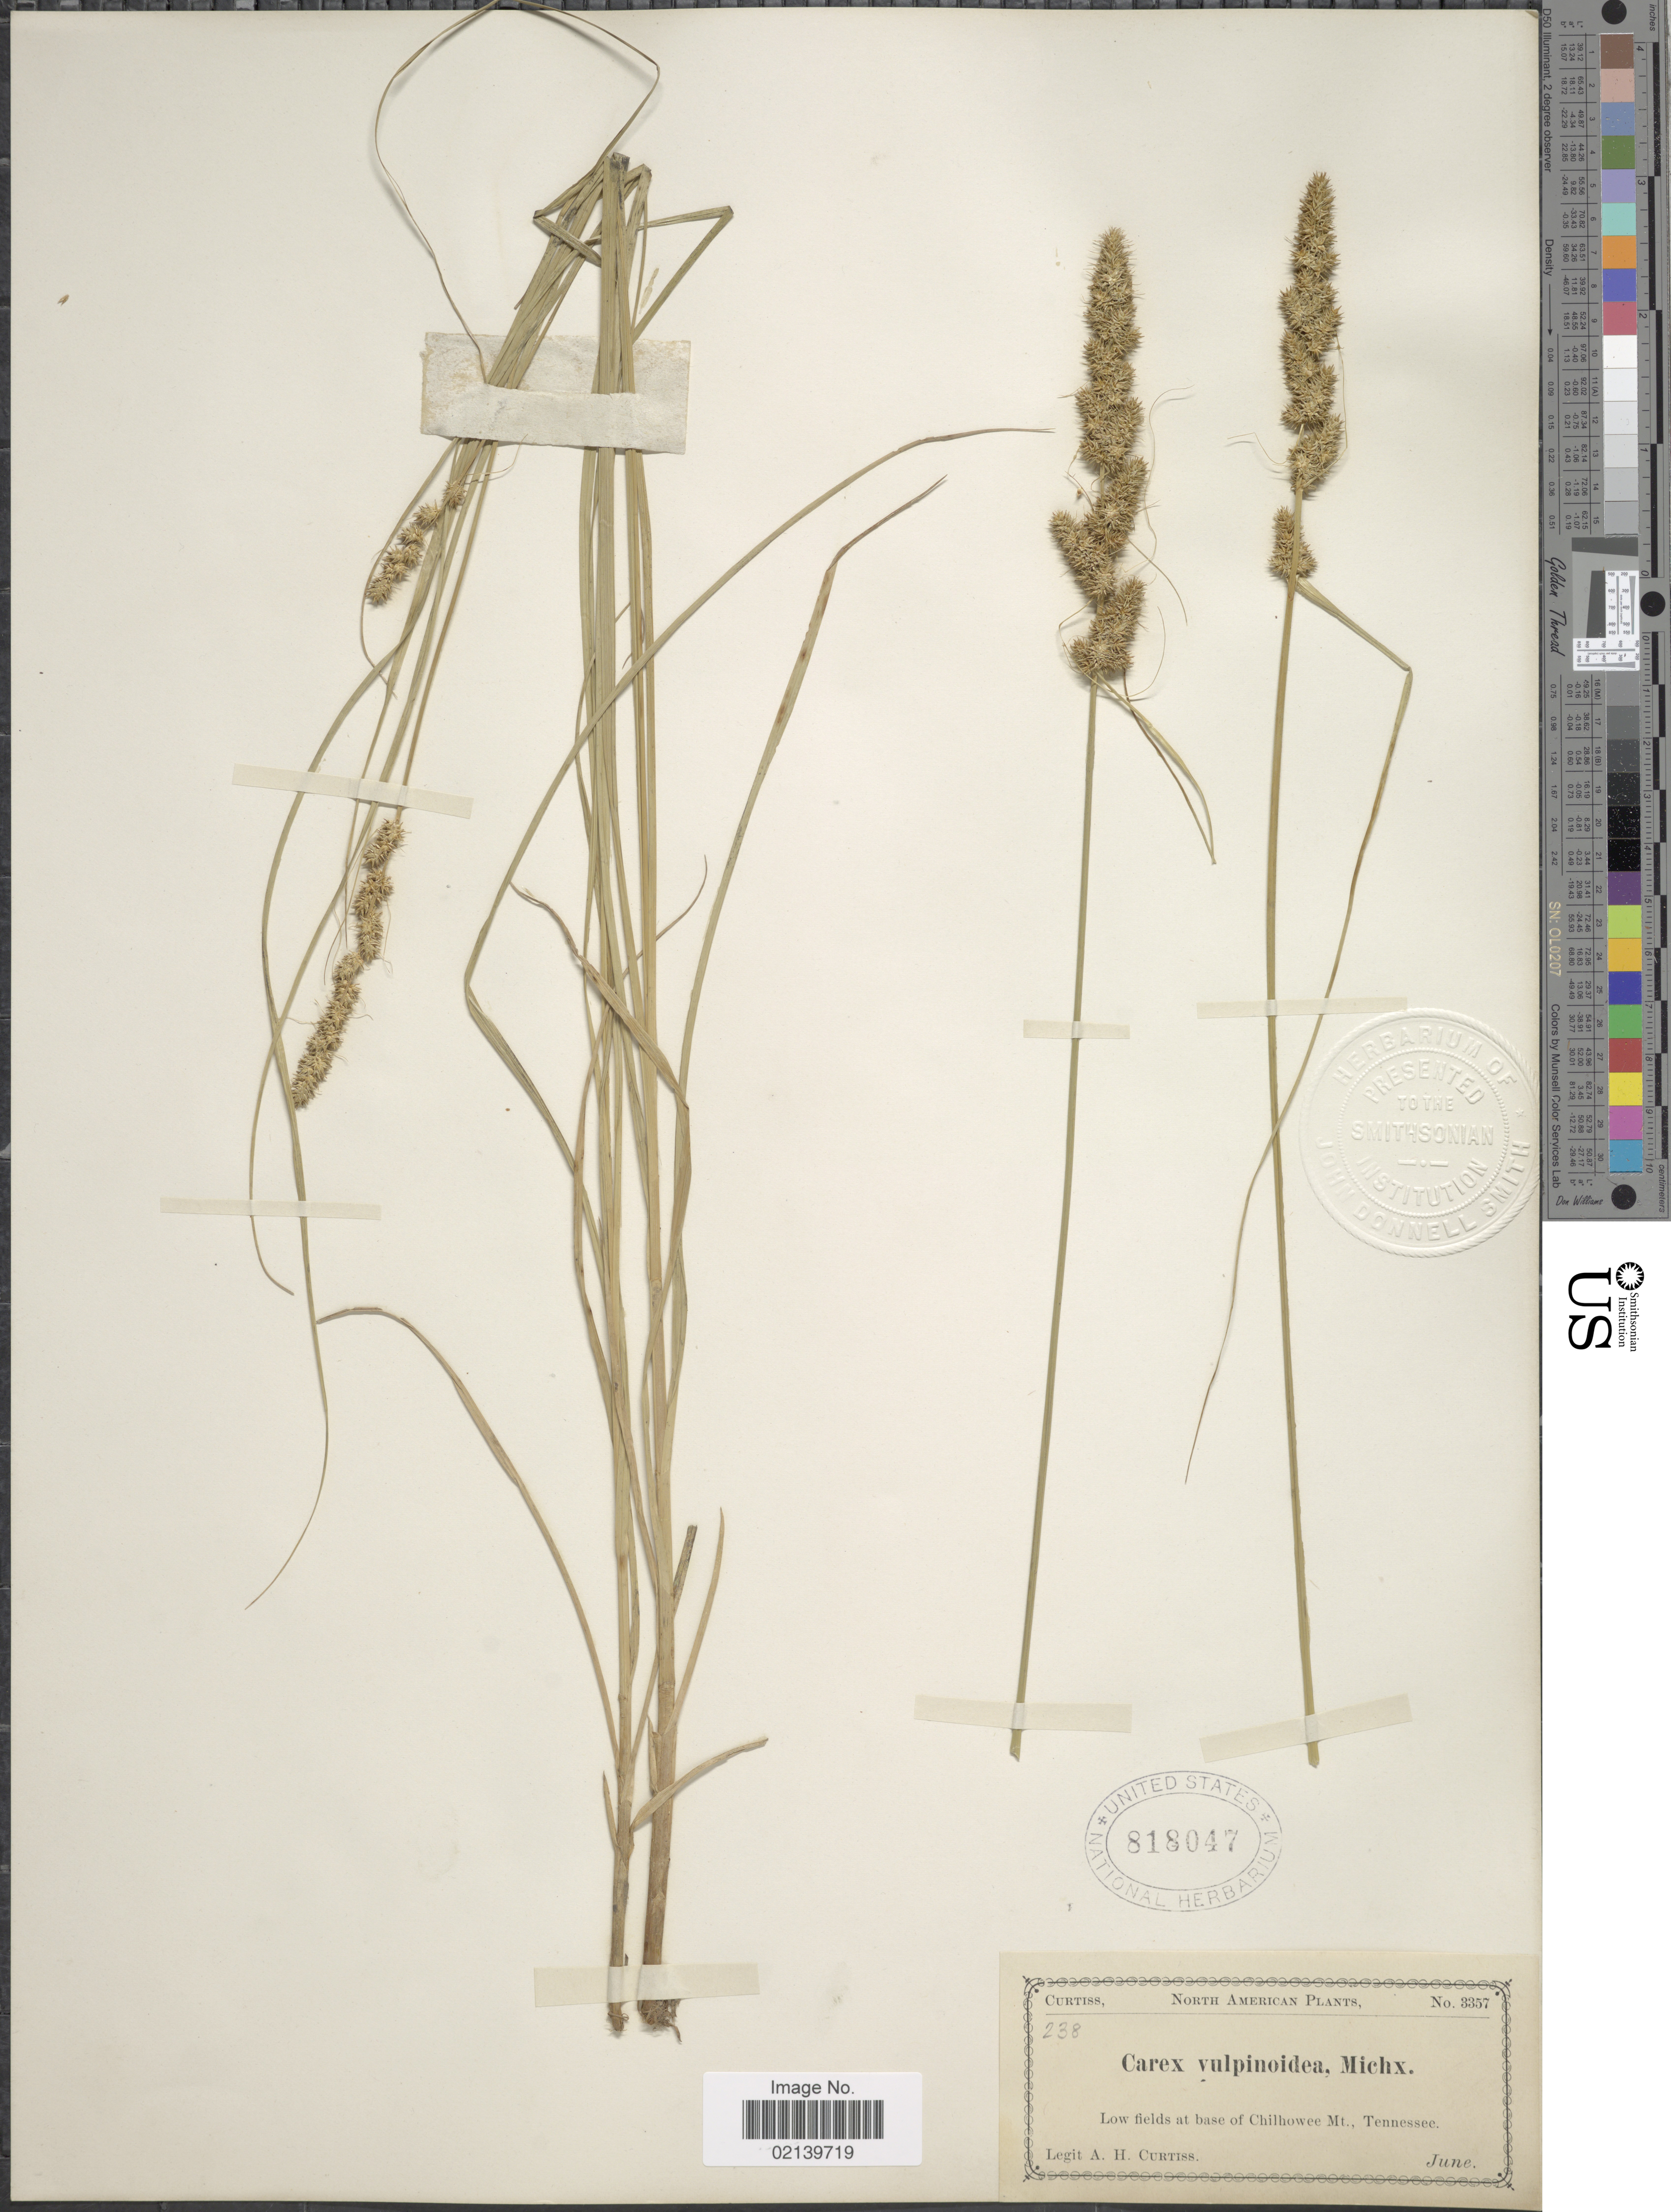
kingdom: Plantae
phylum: Tracheophyta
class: Liliopsida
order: Poales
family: Cyperaceae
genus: Carex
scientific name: Carex vulpinoidea Michx.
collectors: A. H. Curtiss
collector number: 3357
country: United States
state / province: Tennessee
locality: Low fields at base of Chilhowee Mt.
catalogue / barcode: US 818047